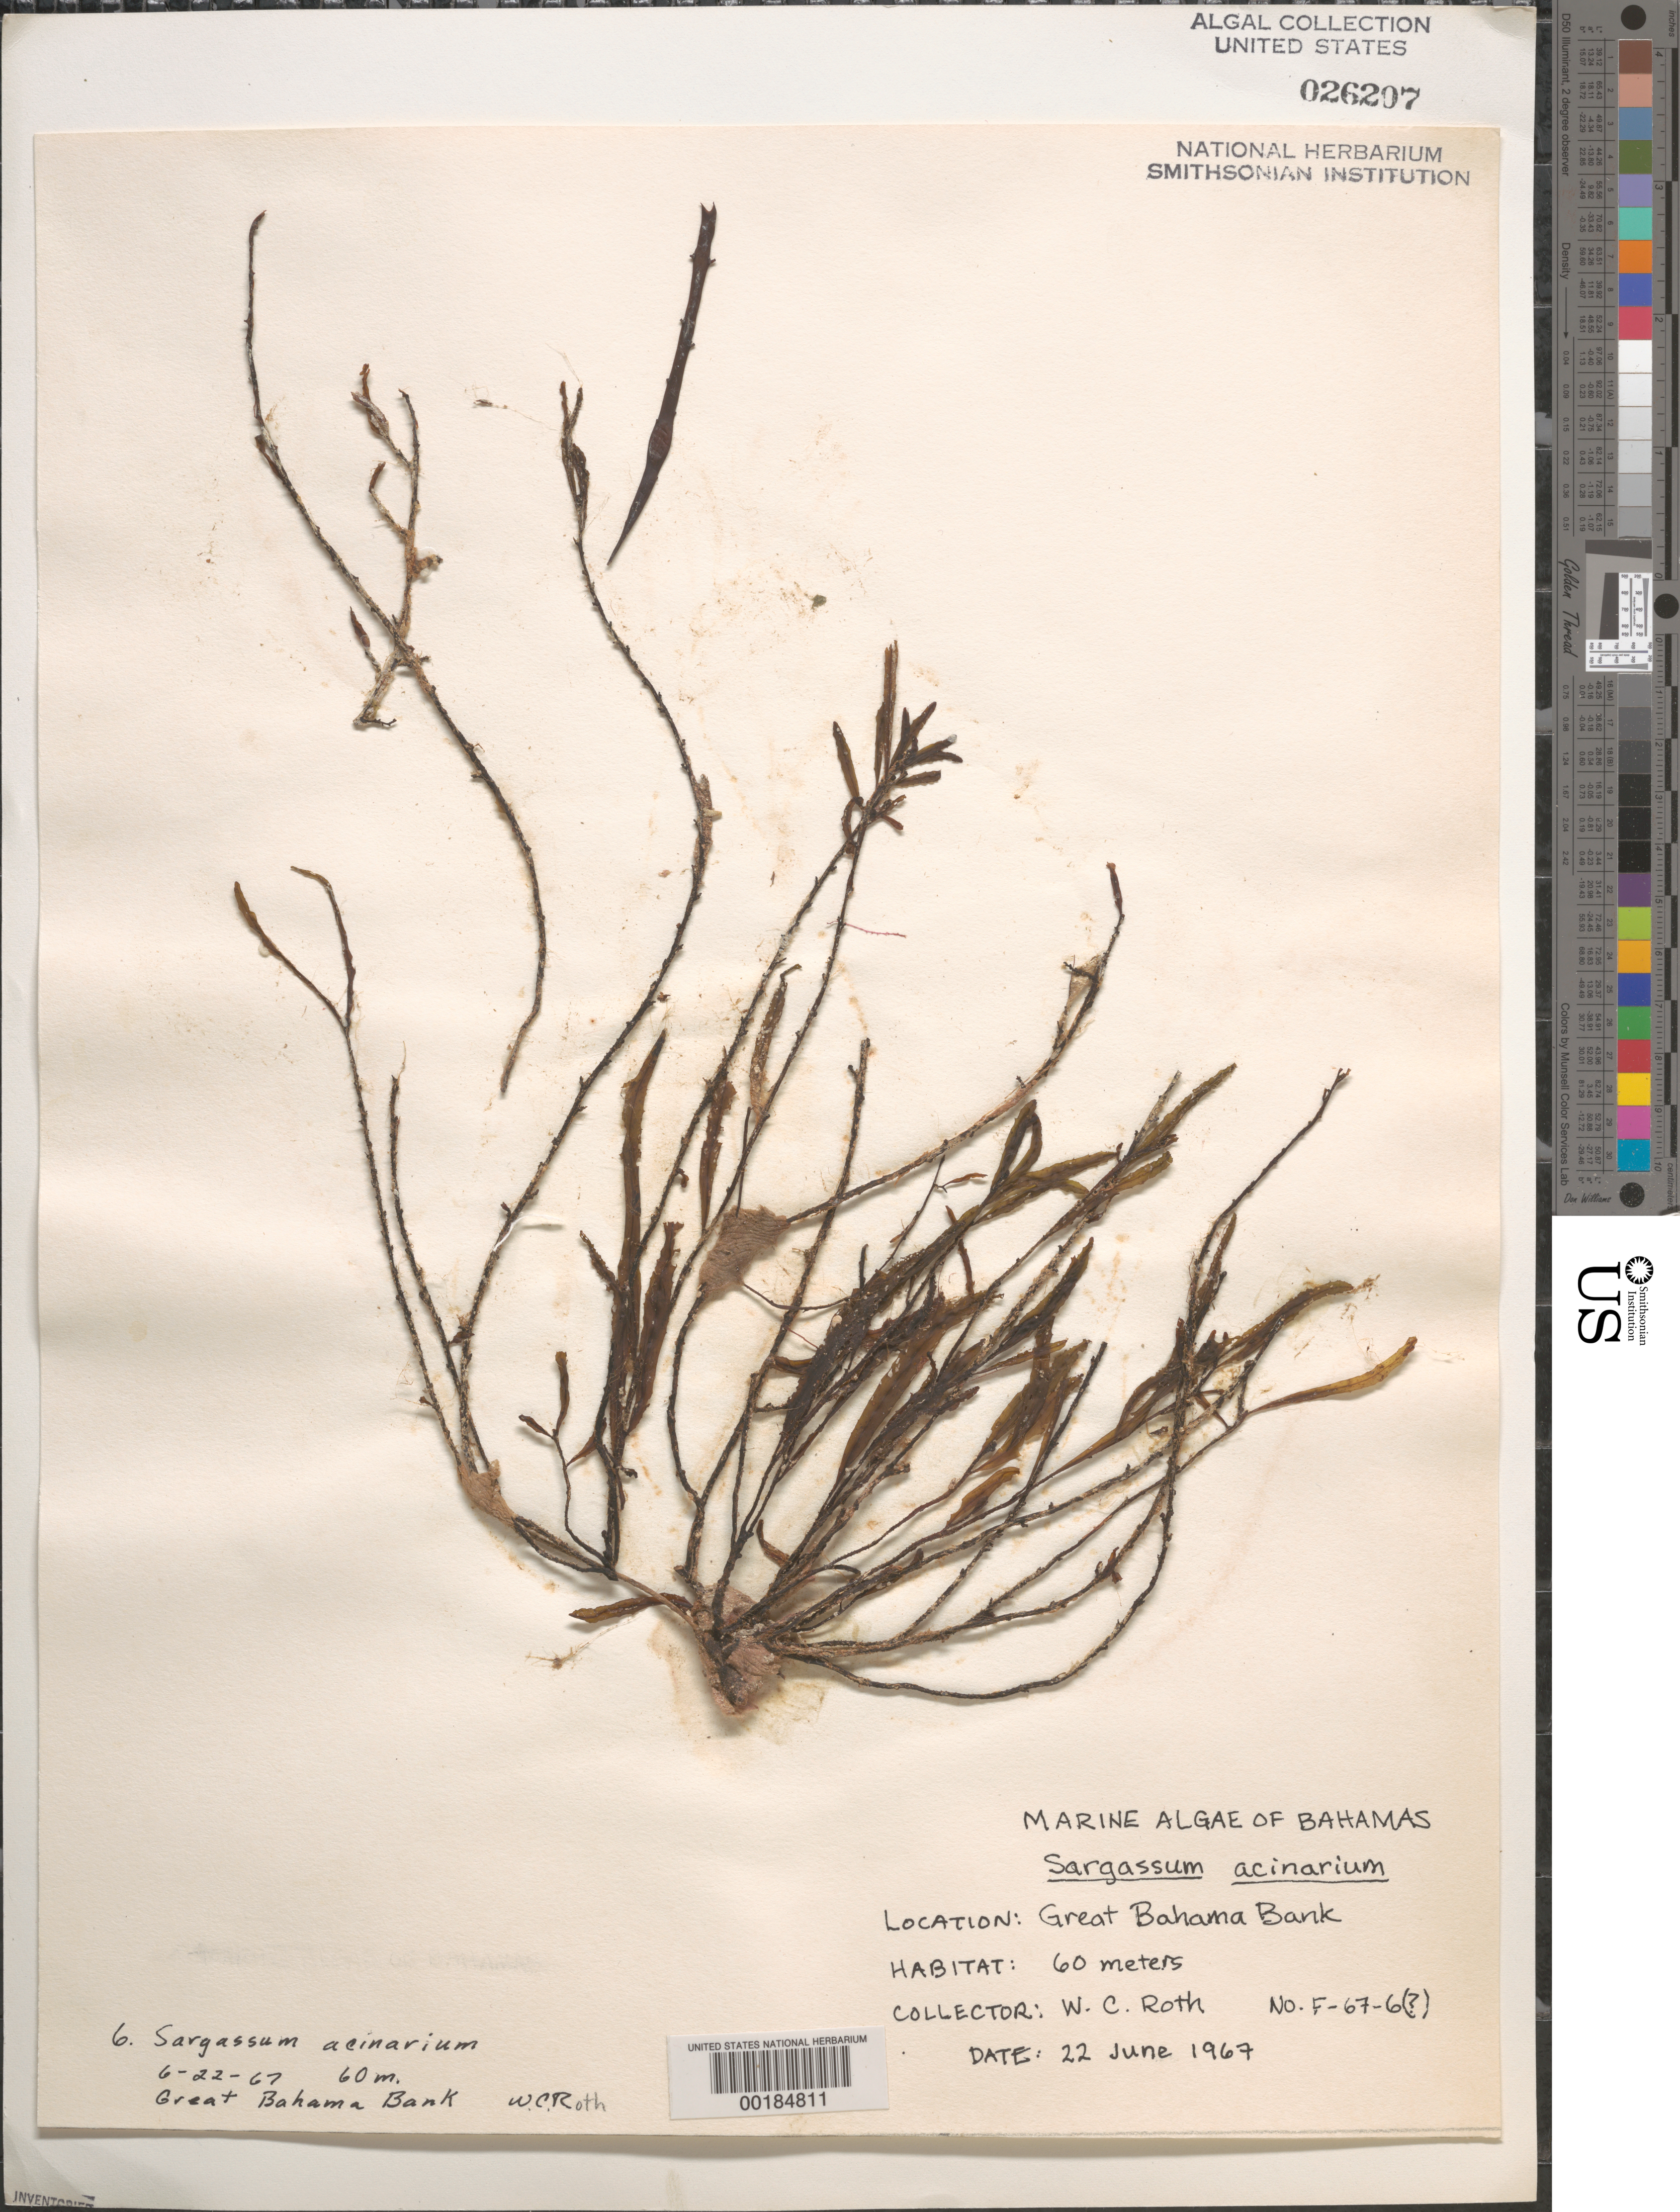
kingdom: Chromista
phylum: Ochrophyta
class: Phaeophyceae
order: Fucales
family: Sargassaceae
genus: Sargassum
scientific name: Sargassum acinarium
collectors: W. C. Roth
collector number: B-67-6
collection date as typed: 22 Jun 1967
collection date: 1967-06-22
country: Bahamas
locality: Great Bahama Bank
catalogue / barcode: US 26207